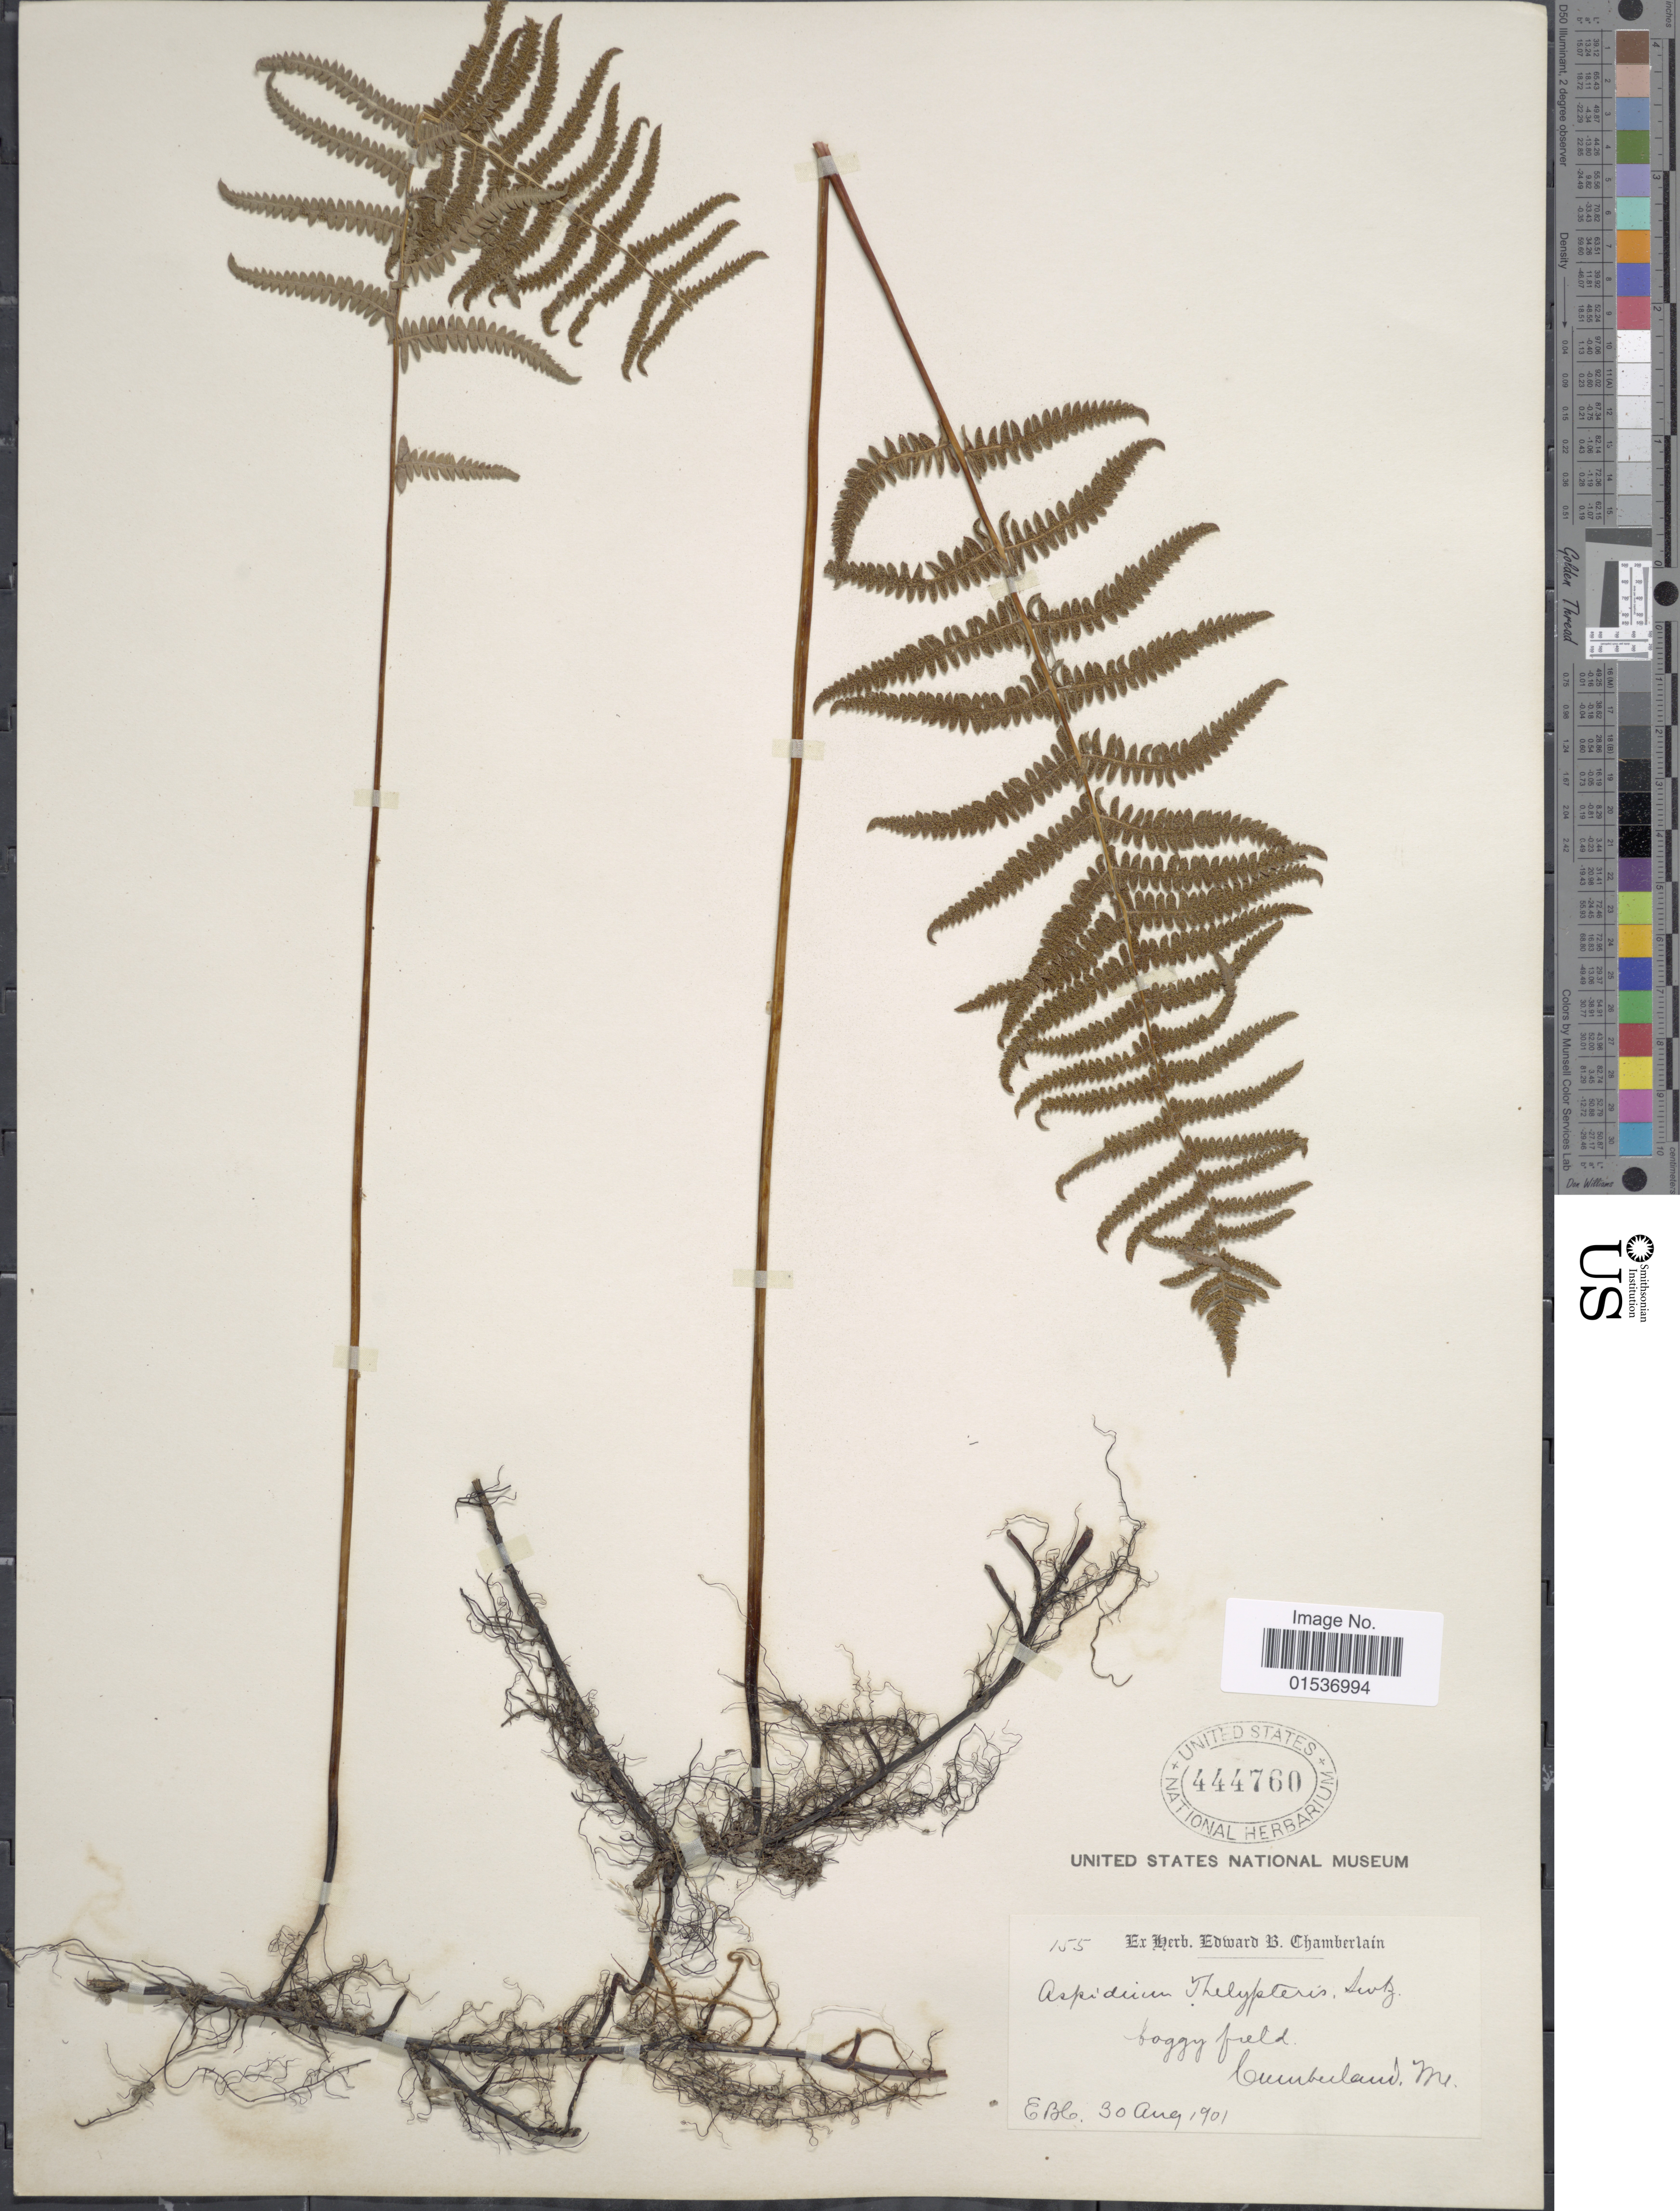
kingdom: Plantae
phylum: Tracheophyta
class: Polypodiopsida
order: Polypodiales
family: Thelypteridaceae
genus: Thelypteris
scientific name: Thelypteris palustris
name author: (Salisb.) Schott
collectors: E. Chamberlain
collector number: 155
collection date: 1901-08-30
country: United States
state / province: Maine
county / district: Cumberland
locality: Cumberland, Me,, boggy field.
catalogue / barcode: US 444760